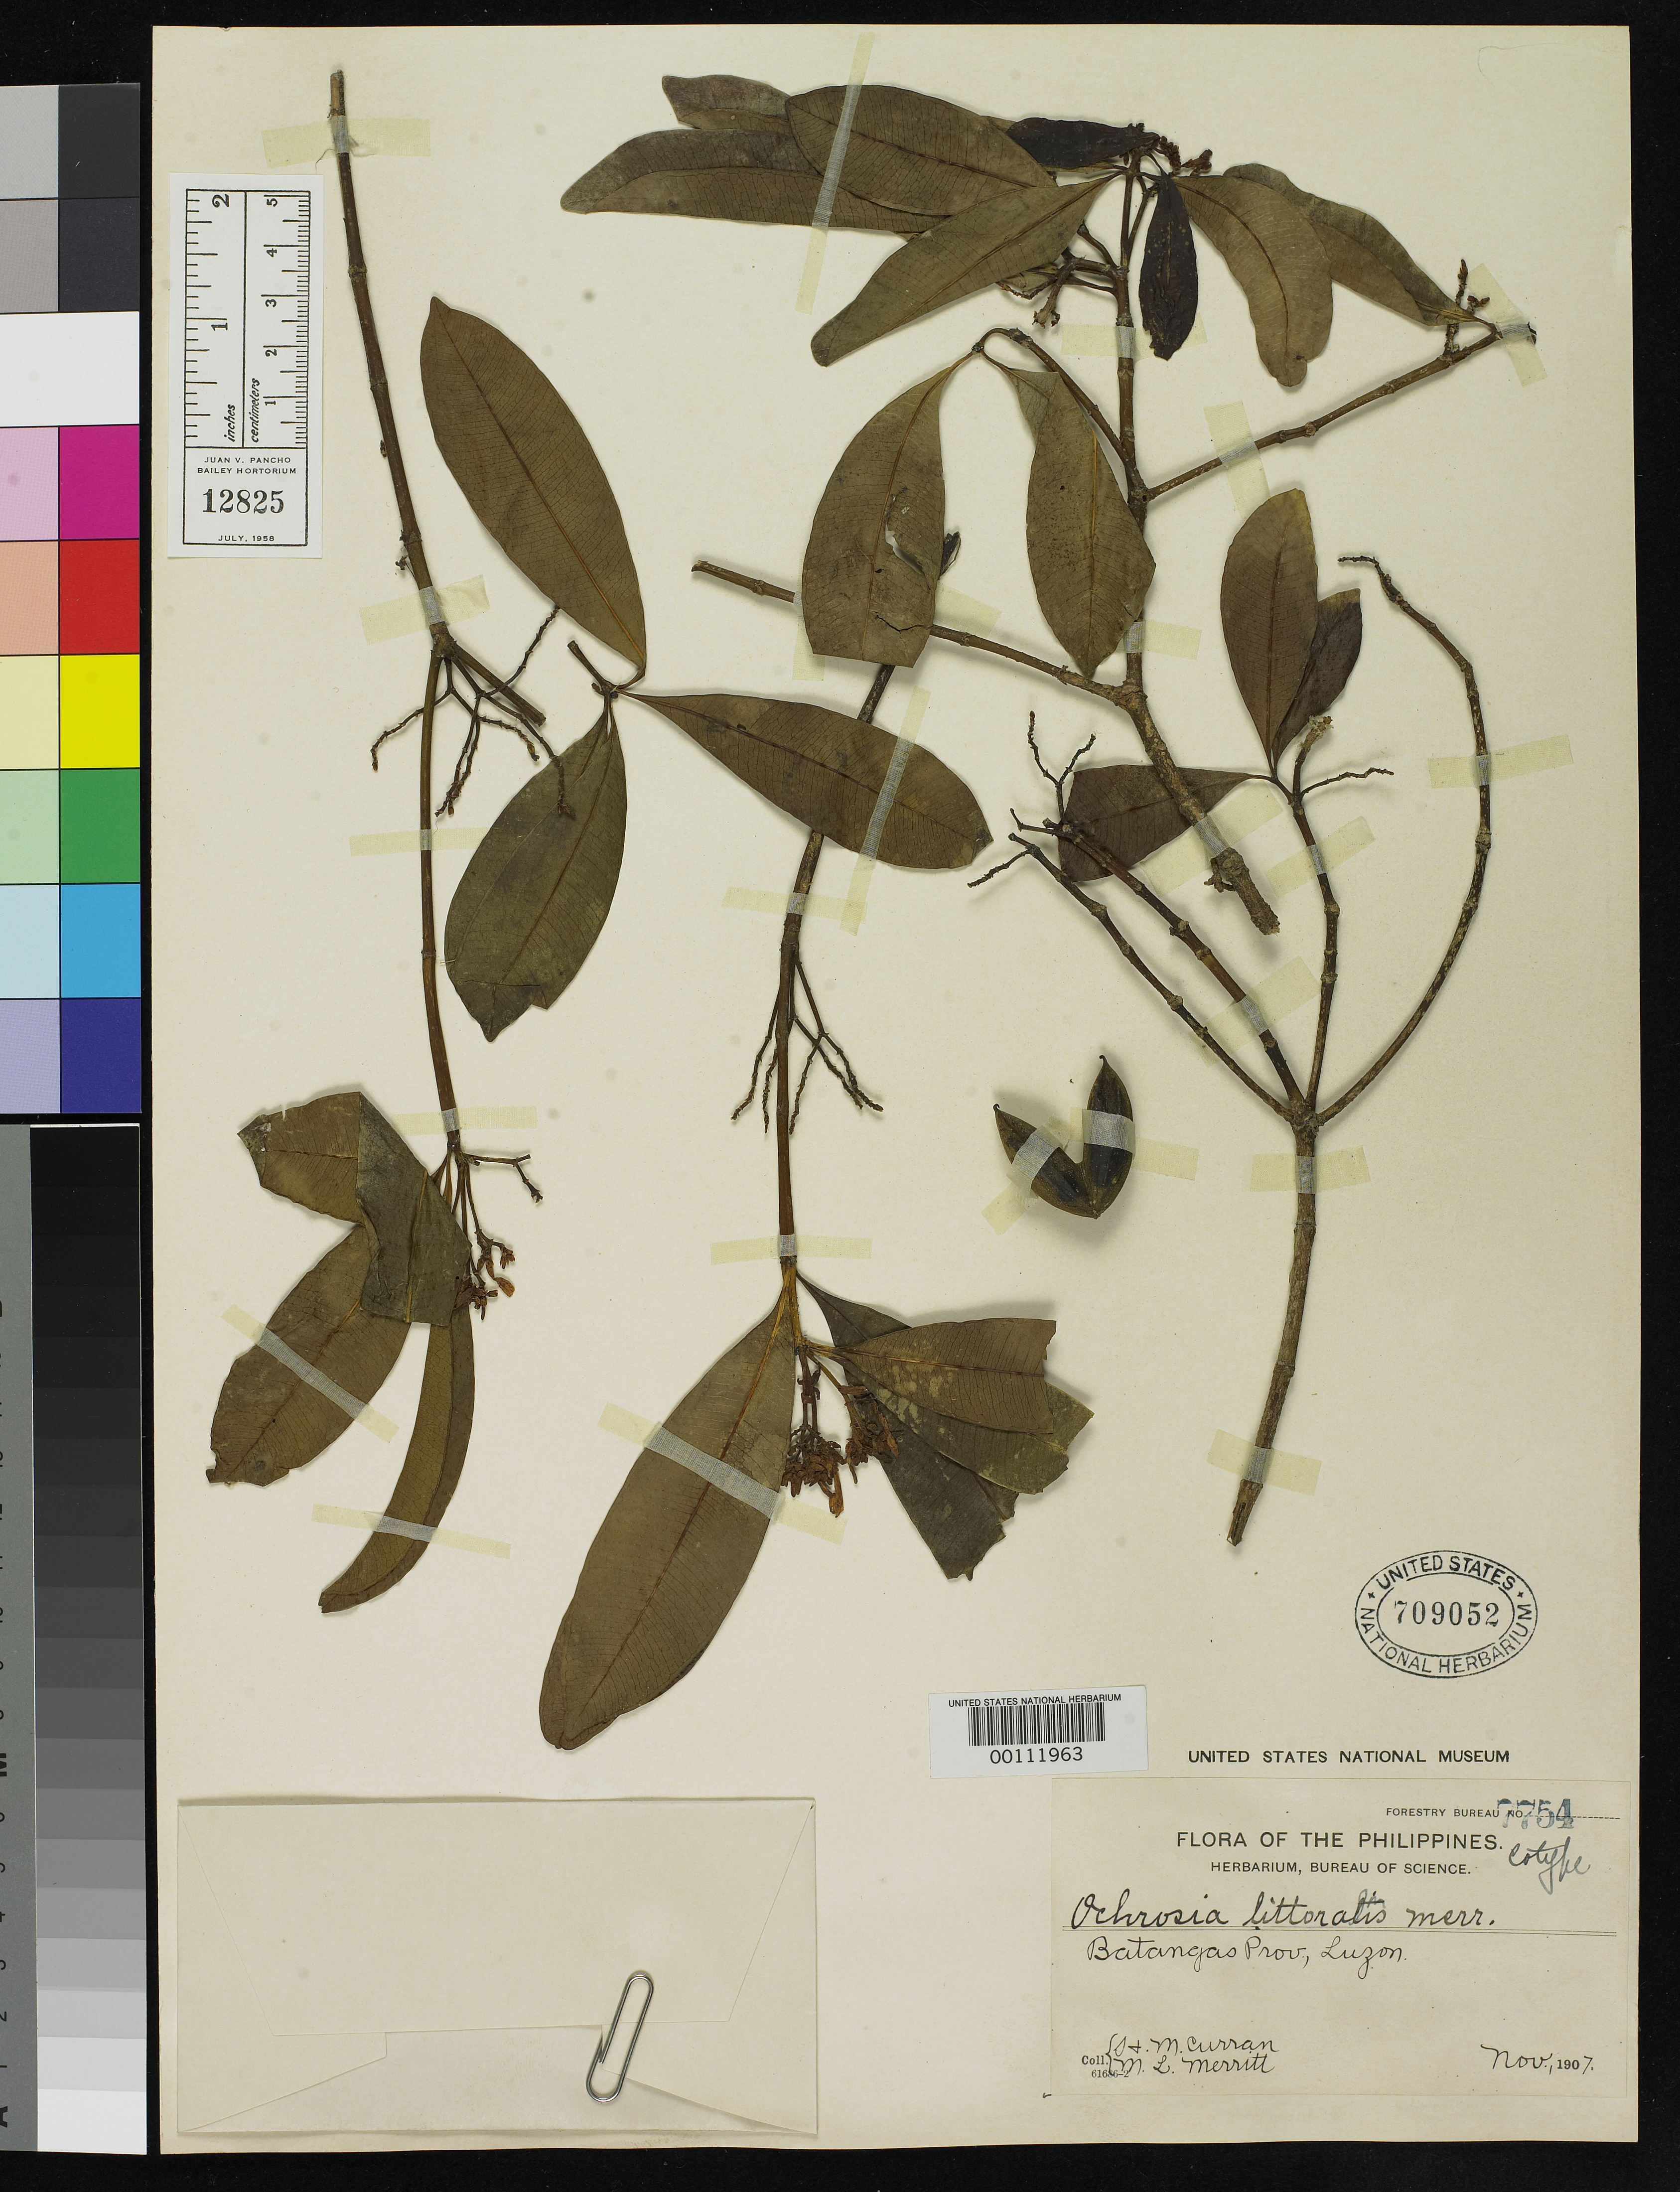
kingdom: Plantae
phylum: Tracheophyta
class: Magnoliopsida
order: Gentianales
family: Apocynaceae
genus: Ochrosia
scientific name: Ochrosia littoralis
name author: Merr.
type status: Isotype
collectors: H. M. Curran & M. L. Merritt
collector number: For. Bur. 7754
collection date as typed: Nov 1907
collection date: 1907-11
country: Philippines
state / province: Calabarzon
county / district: Batangas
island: Luzon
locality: Malabrigo.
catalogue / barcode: US 709052